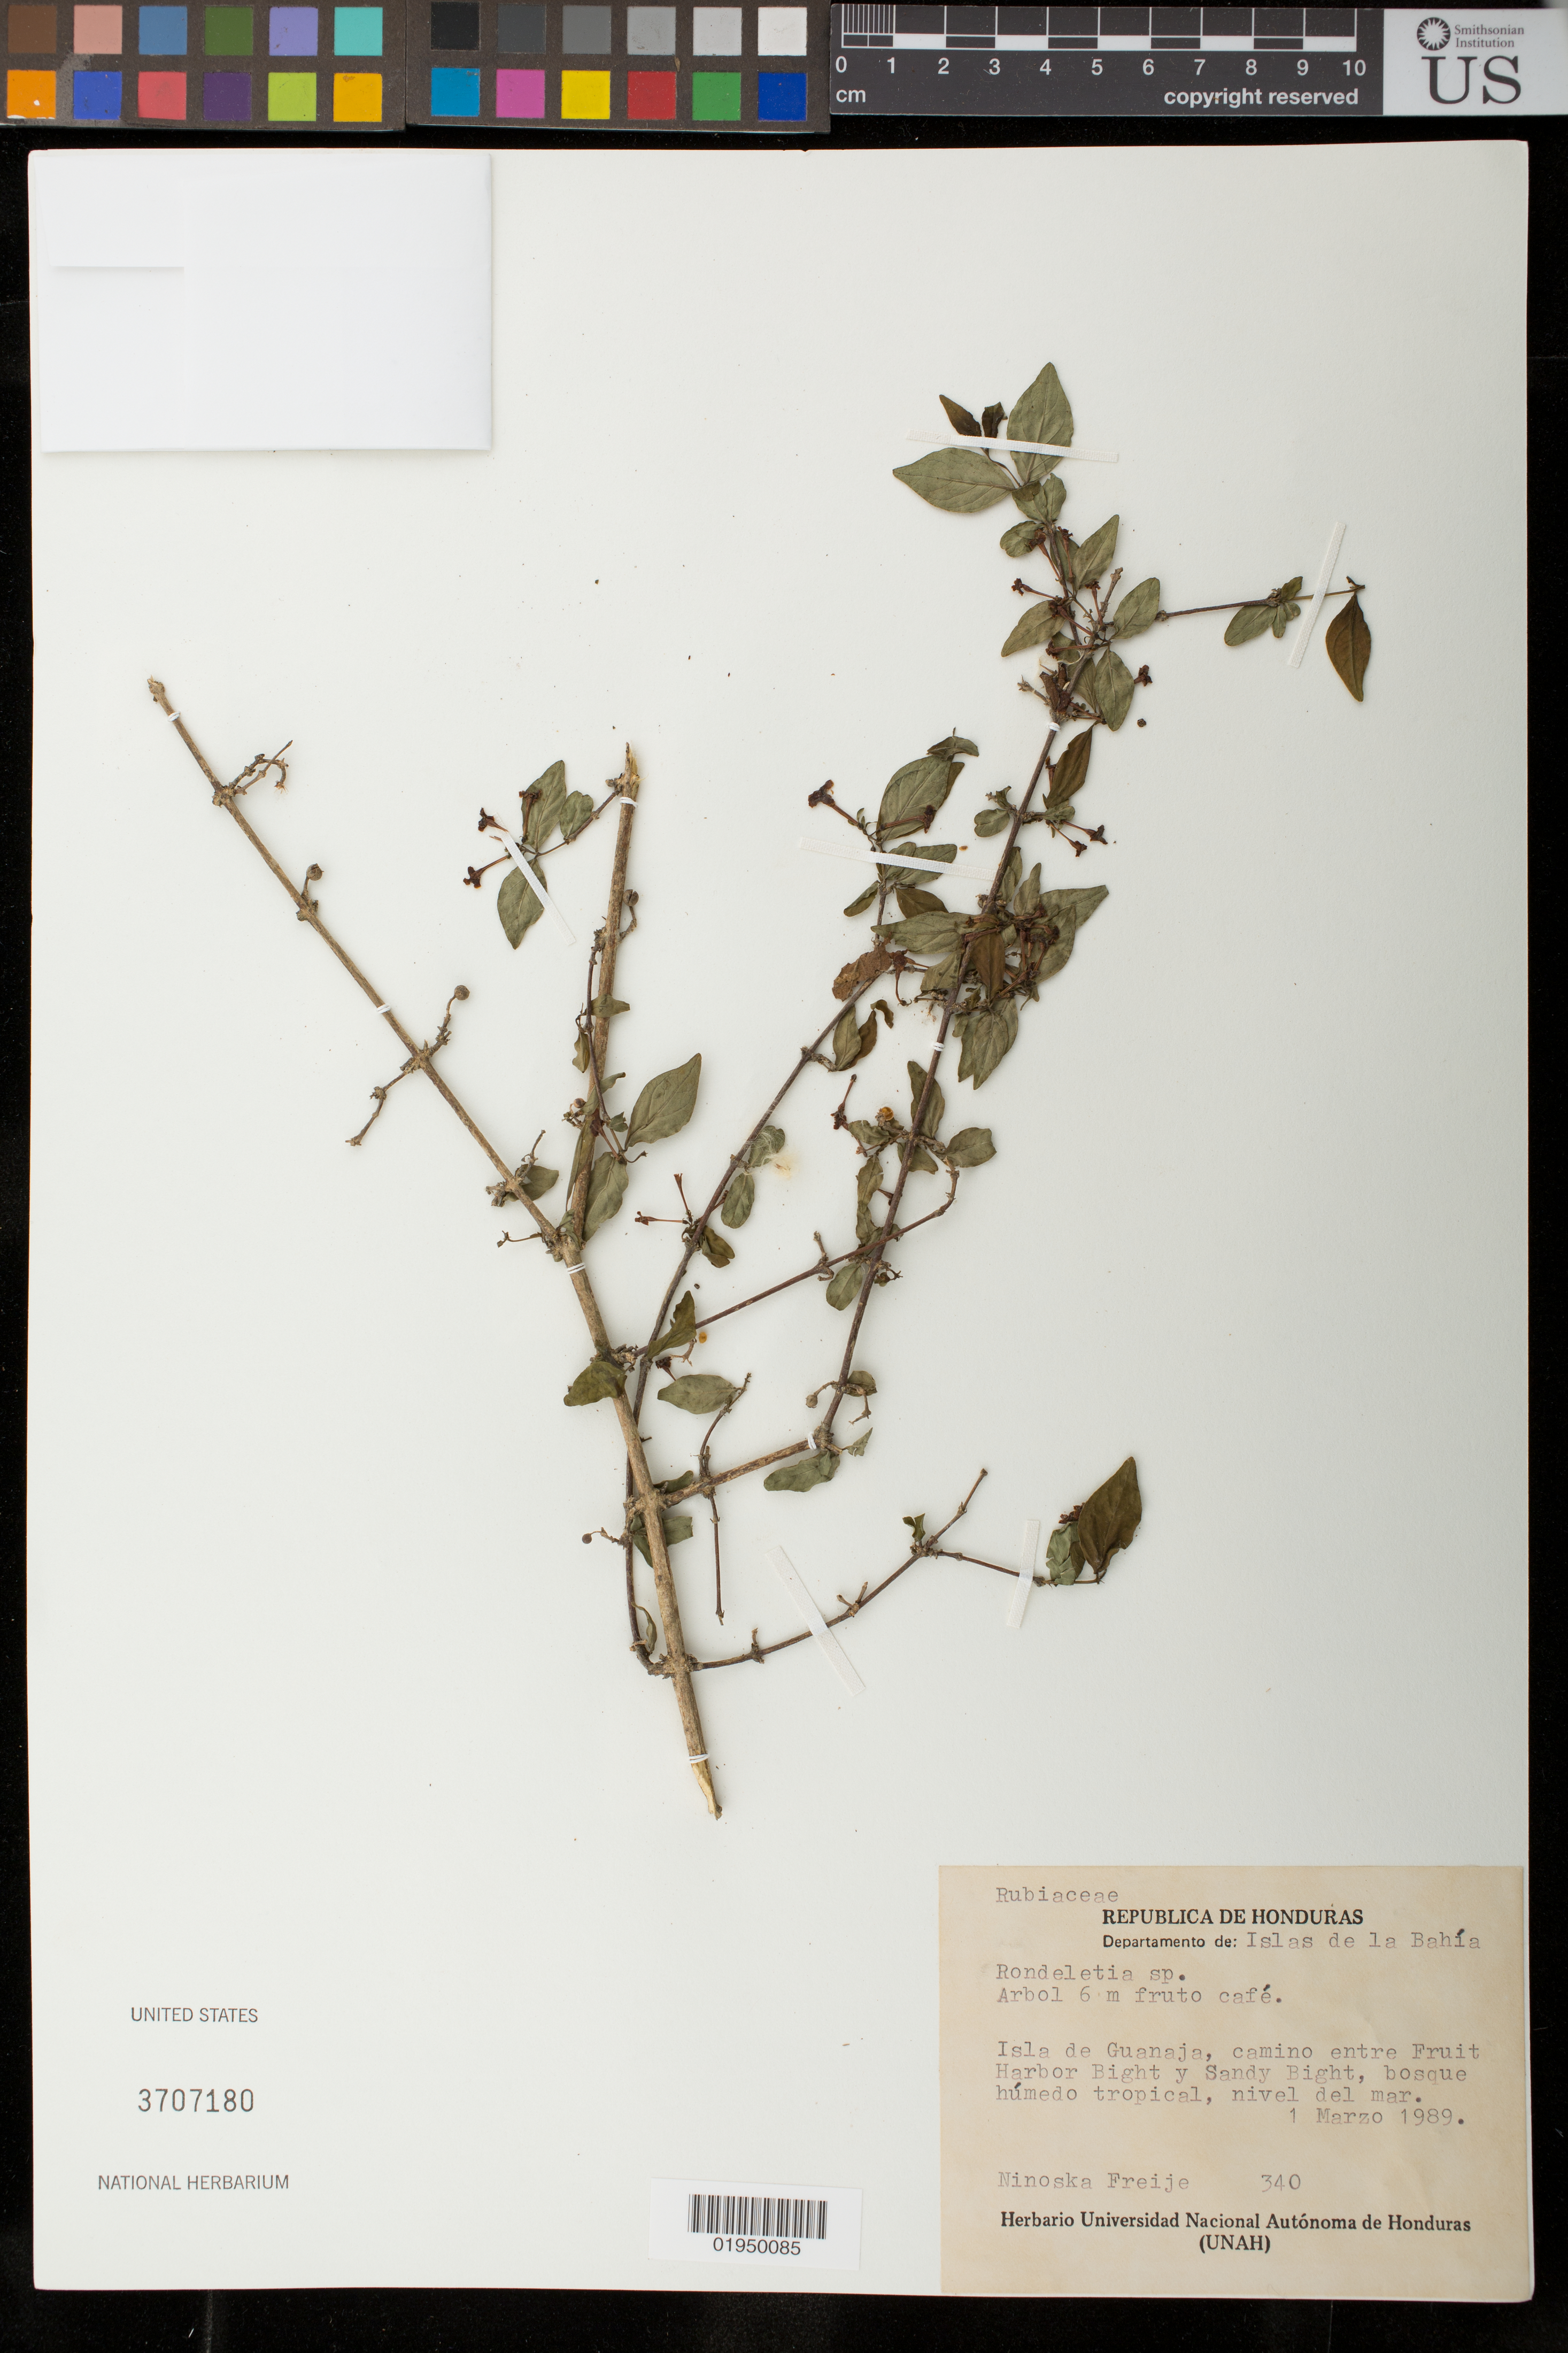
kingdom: Plantae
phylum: Tracheophyta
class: Magnoliopsida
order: Gentianales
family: Rubiaceae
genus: Rondeletia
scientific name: Rondeletia sp.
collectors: N. Freije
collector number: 340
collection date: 1989-03-01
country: Honduras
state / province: Islas de la Bahía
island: Guanaja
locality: Isla de Guanaja, camino entr Fruit Horbor Bight y Sandy Bight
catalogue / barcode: US 3707180